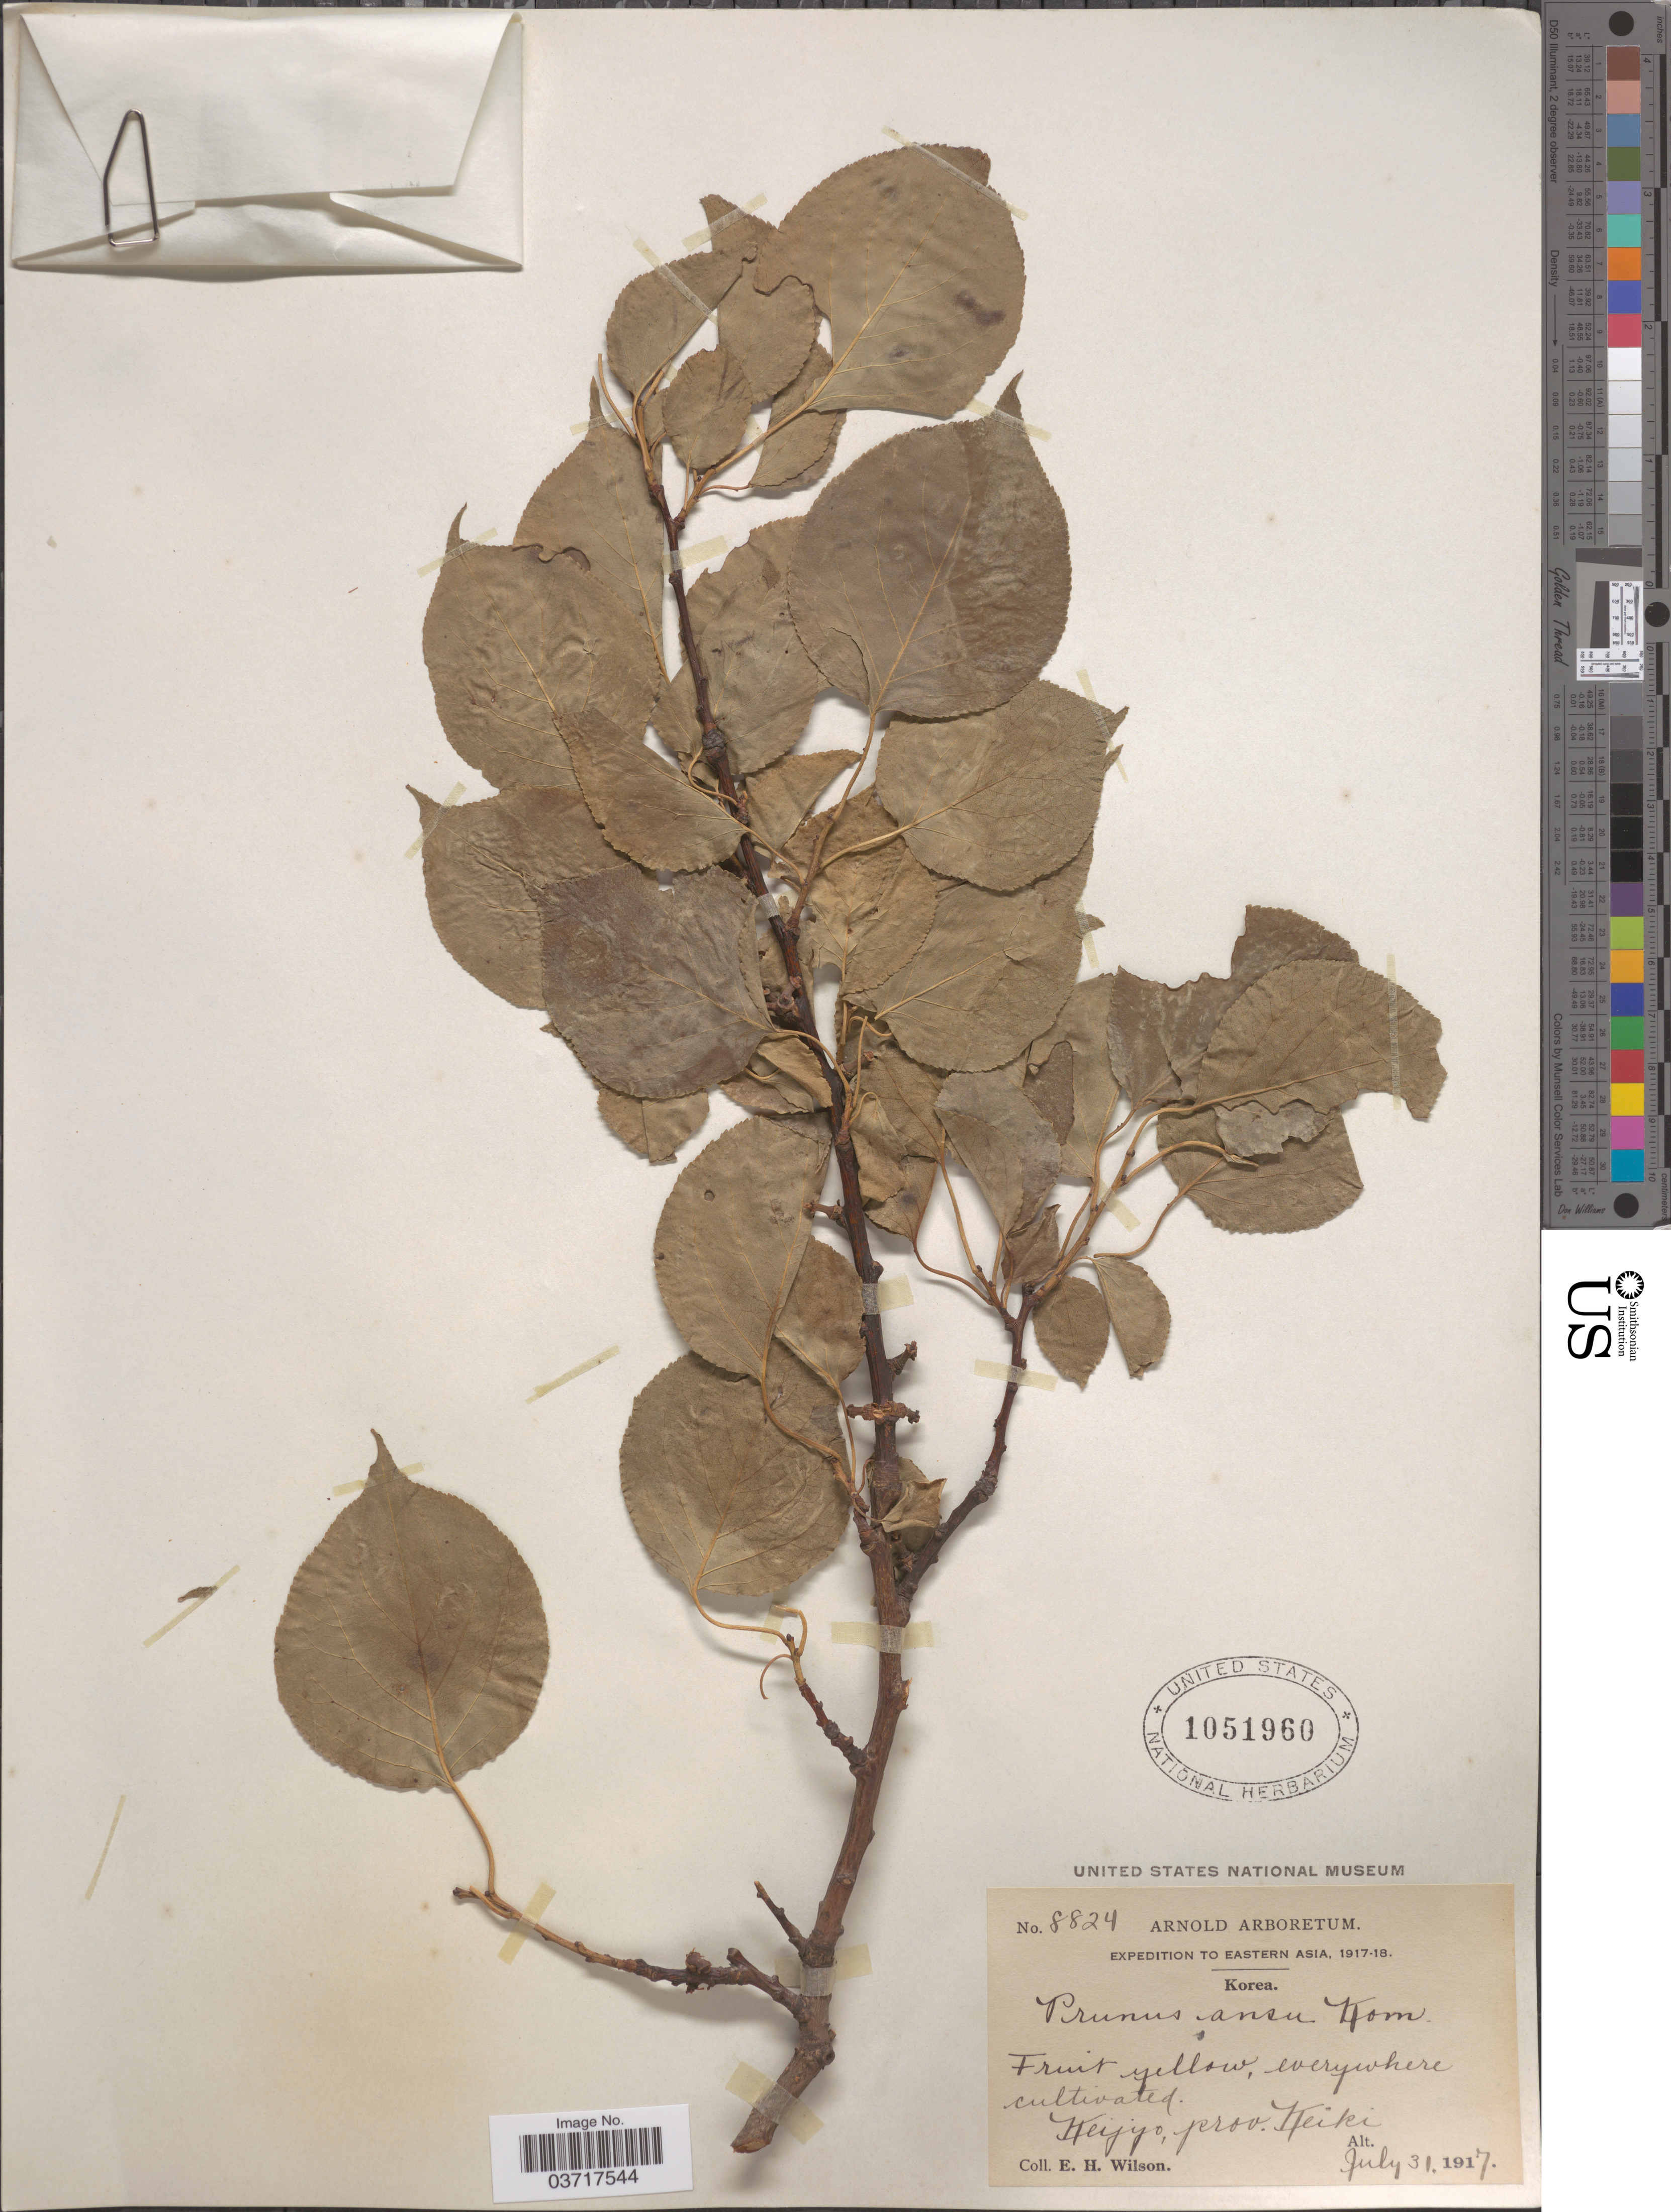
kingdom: Plantae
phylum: Tracheophyta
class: Magnoliopsida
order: Rosales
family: Rosaceae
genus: Prunus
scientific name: Prunus armeniaca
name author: L.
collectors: E. Wilson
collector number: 8824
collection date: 1917-07-31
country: South Korea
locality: Eastern Asia. Keijyo, prov. Keiki.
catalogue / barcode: US 1051960